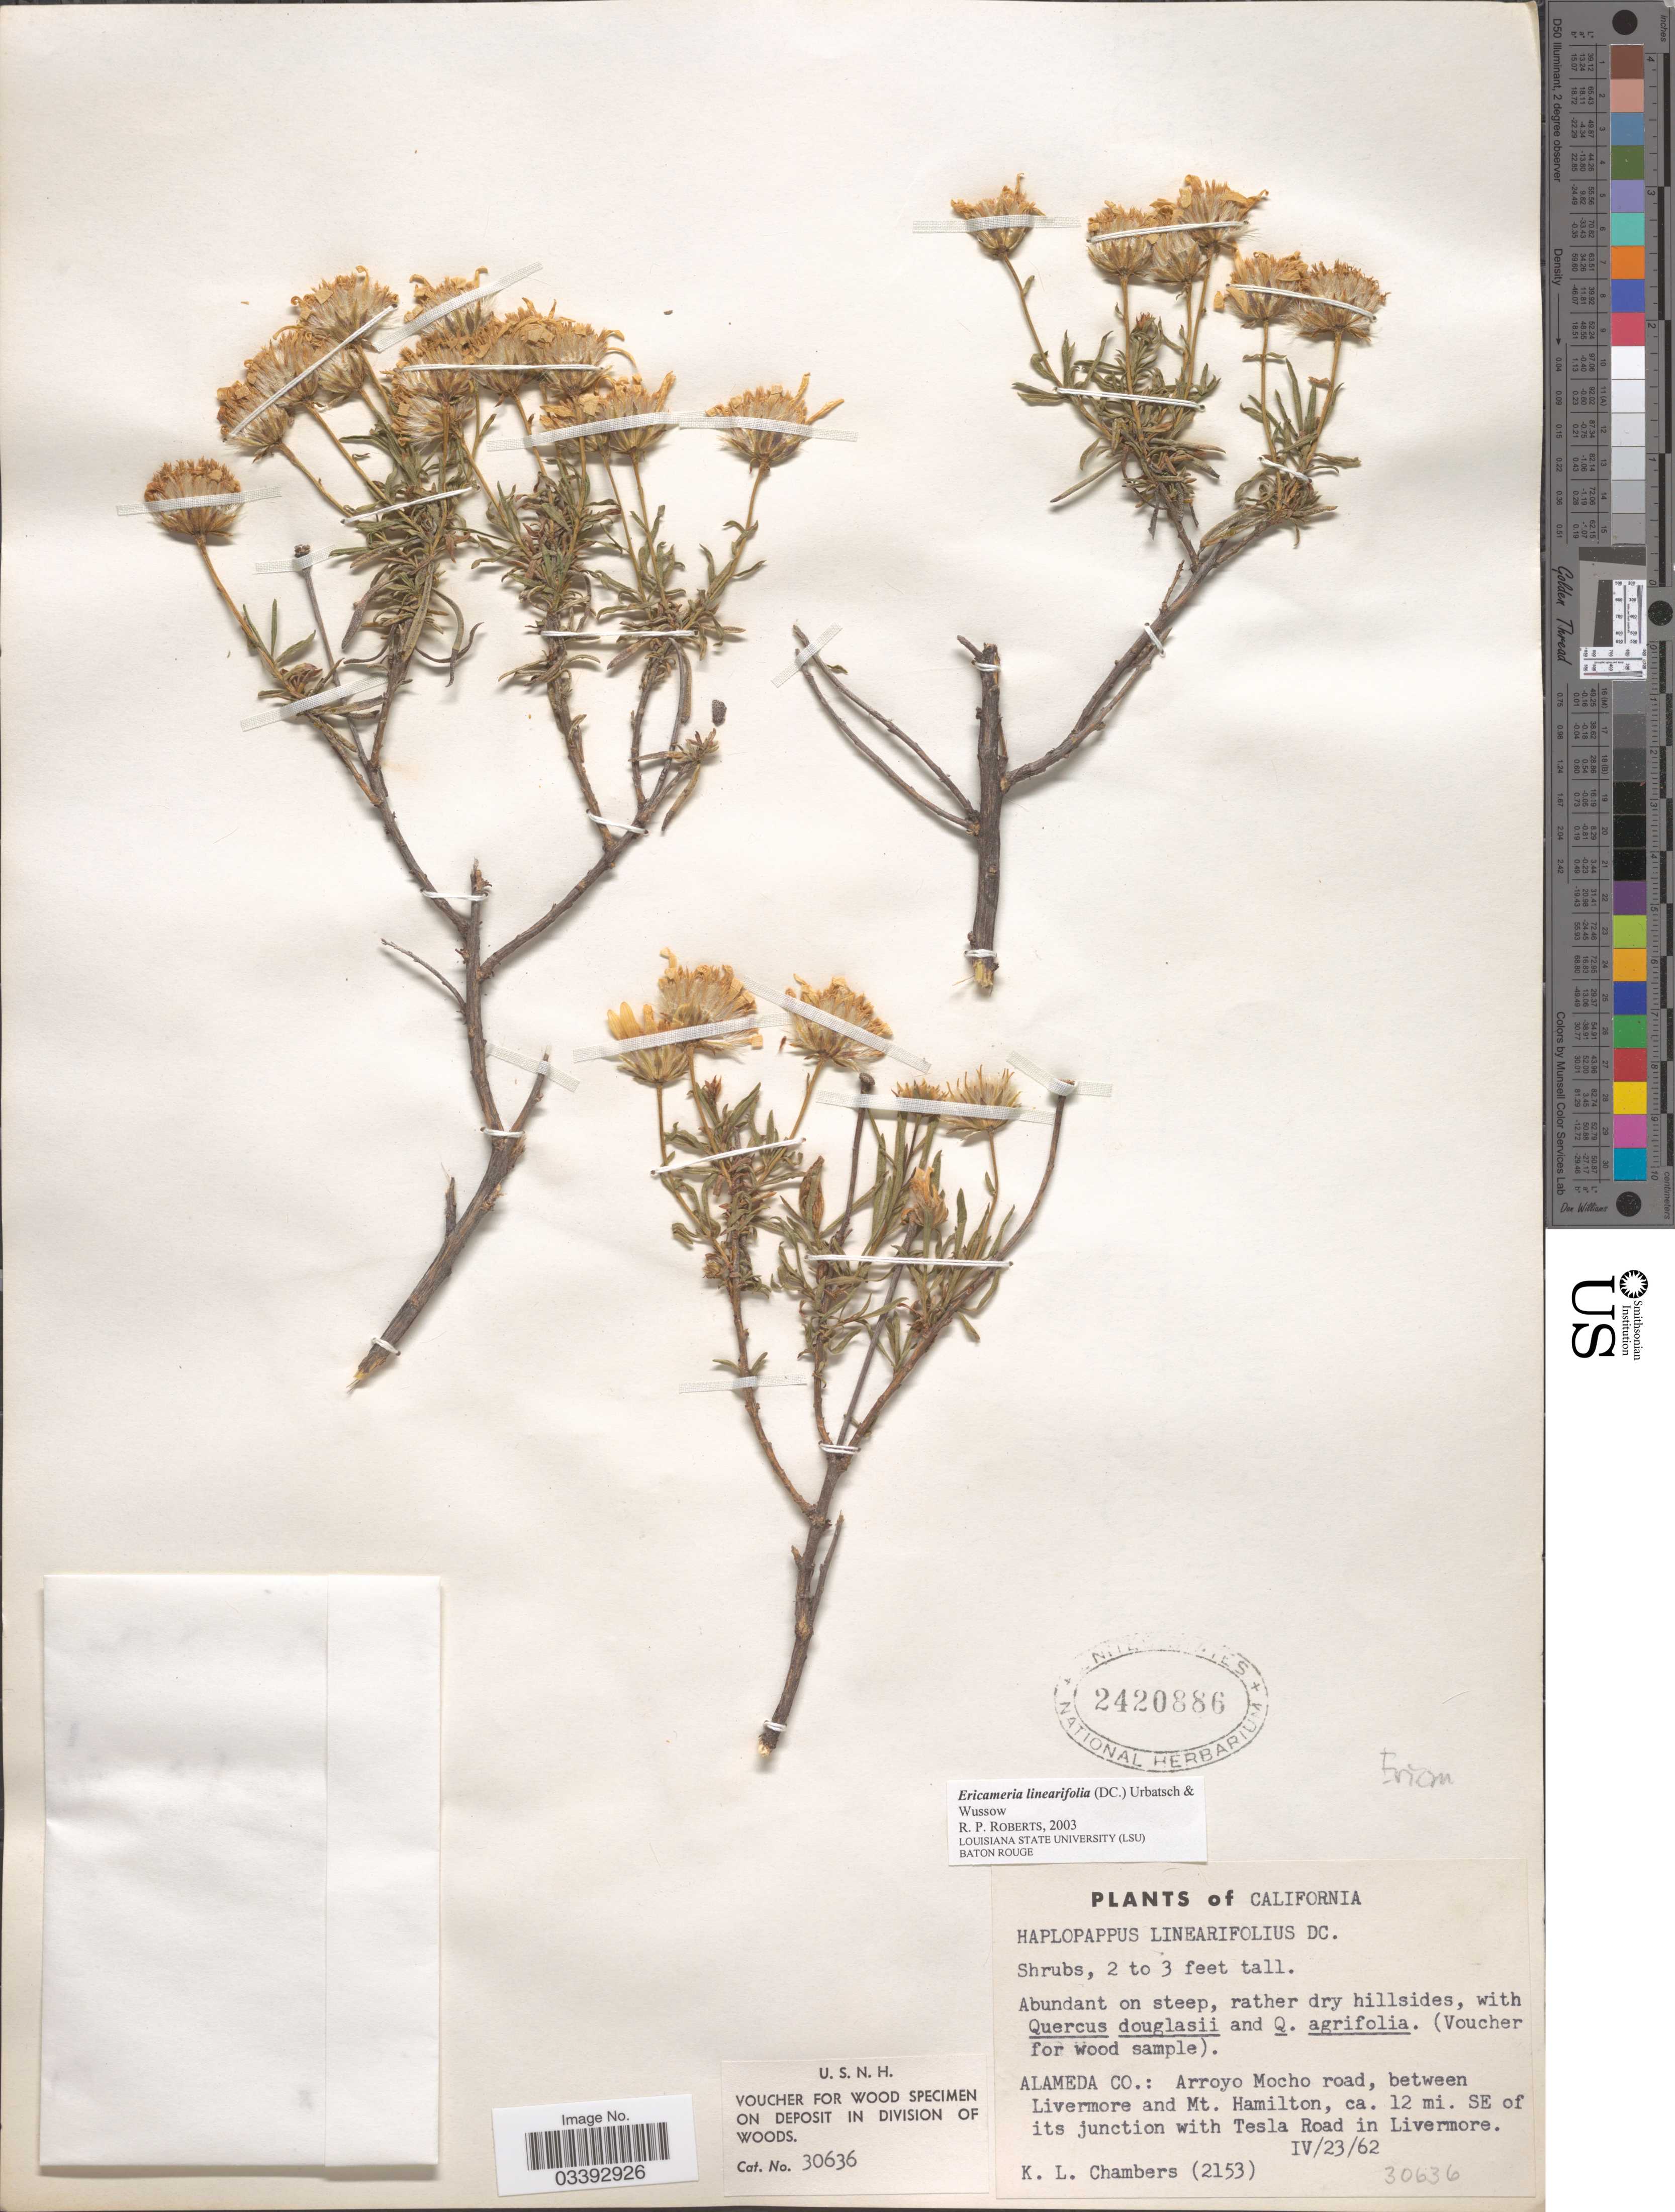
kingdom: Plantae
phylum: Tracheophyta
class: Magnoliopsida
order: Asterales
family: Asteraceae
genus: Ericameria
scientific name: Ericameria linearifolia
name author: (DC.) Urbatsch & Wussow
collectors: K. Chambers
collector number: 2153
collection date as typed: Transcribed d/m/y: 23/4/62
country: United States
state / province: California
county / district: Alameda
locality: Alameda Co.: Arroyo Mocho road, between Livermore and Mt. Hamilton, ca. 12 mi. SE of its junction with Tesla Road in Livermore.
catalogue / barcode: US 2420886